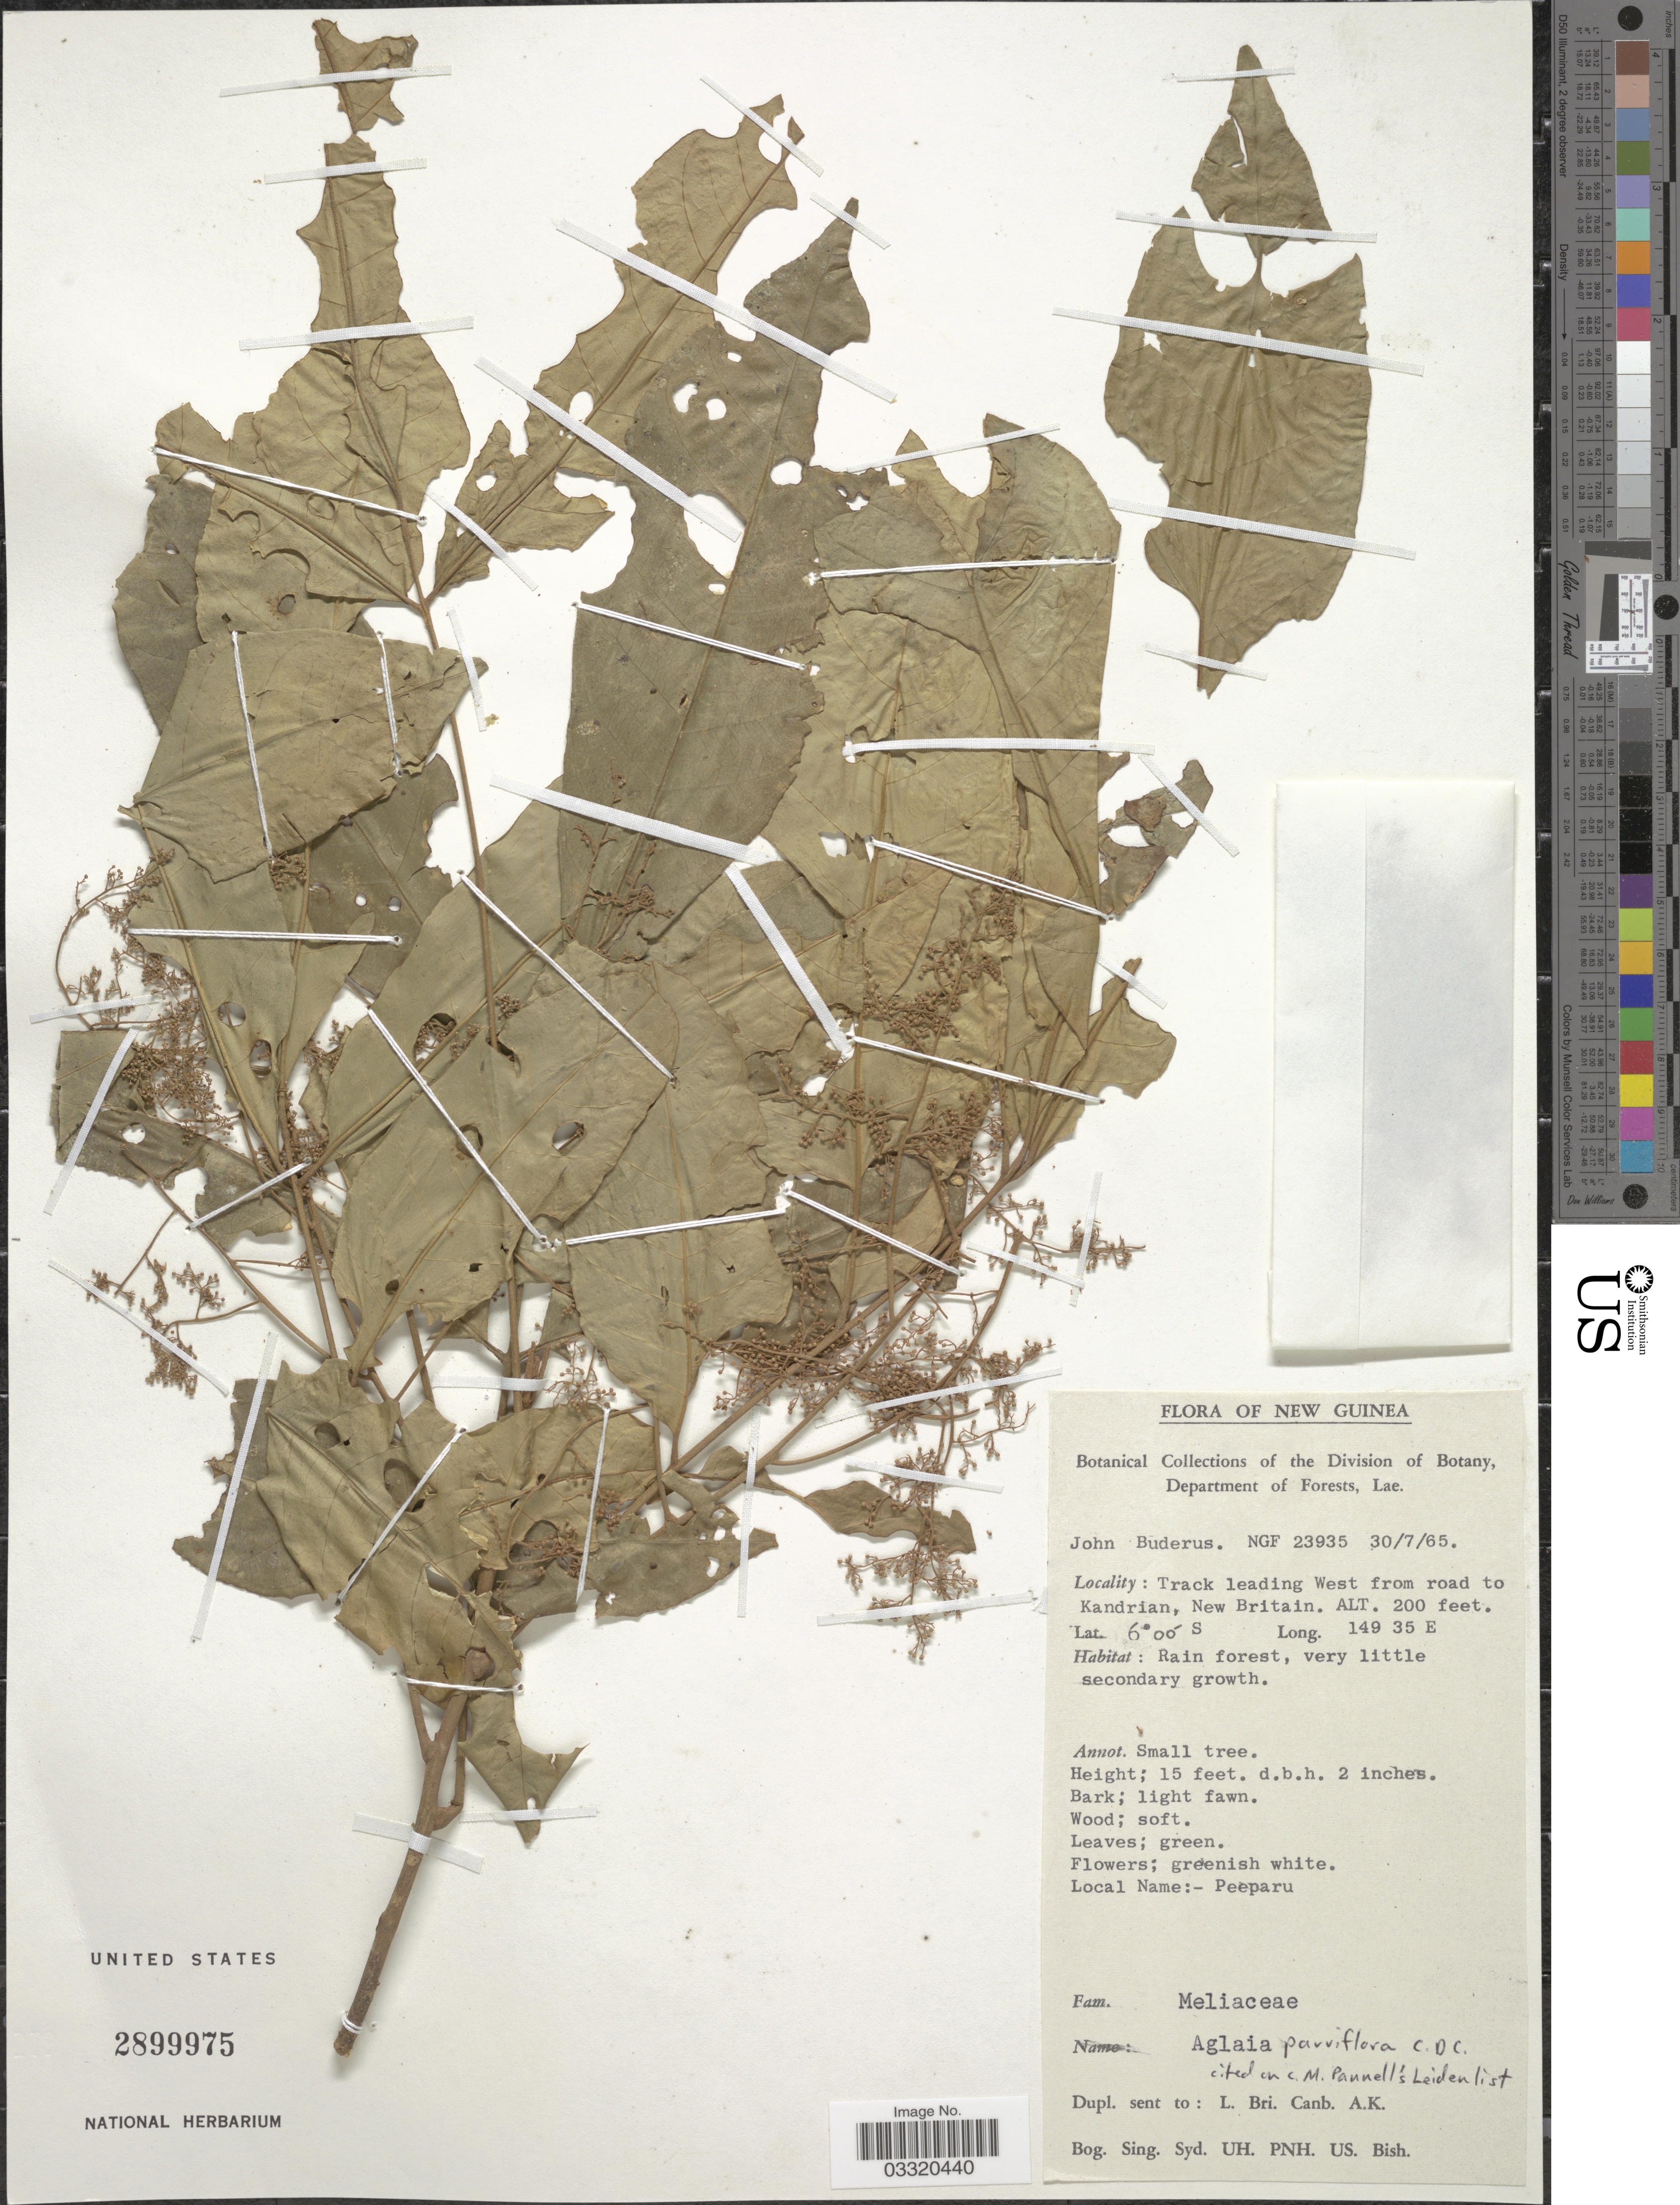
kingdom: Plantae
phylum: Tracheophyta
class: Magnoliopsida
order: Sapindales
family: Meliaceae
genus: Aglaia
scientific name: Aglaia parviflora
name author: C. DC.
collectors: J. Buderus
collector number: NGF23935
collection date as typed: Transcribed d/m/y: 30/7/65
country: Papua New Guinea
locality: New Guinea. Track leading West from road to Kandrian, New Britain.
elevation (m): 61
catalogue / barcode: US 2899975